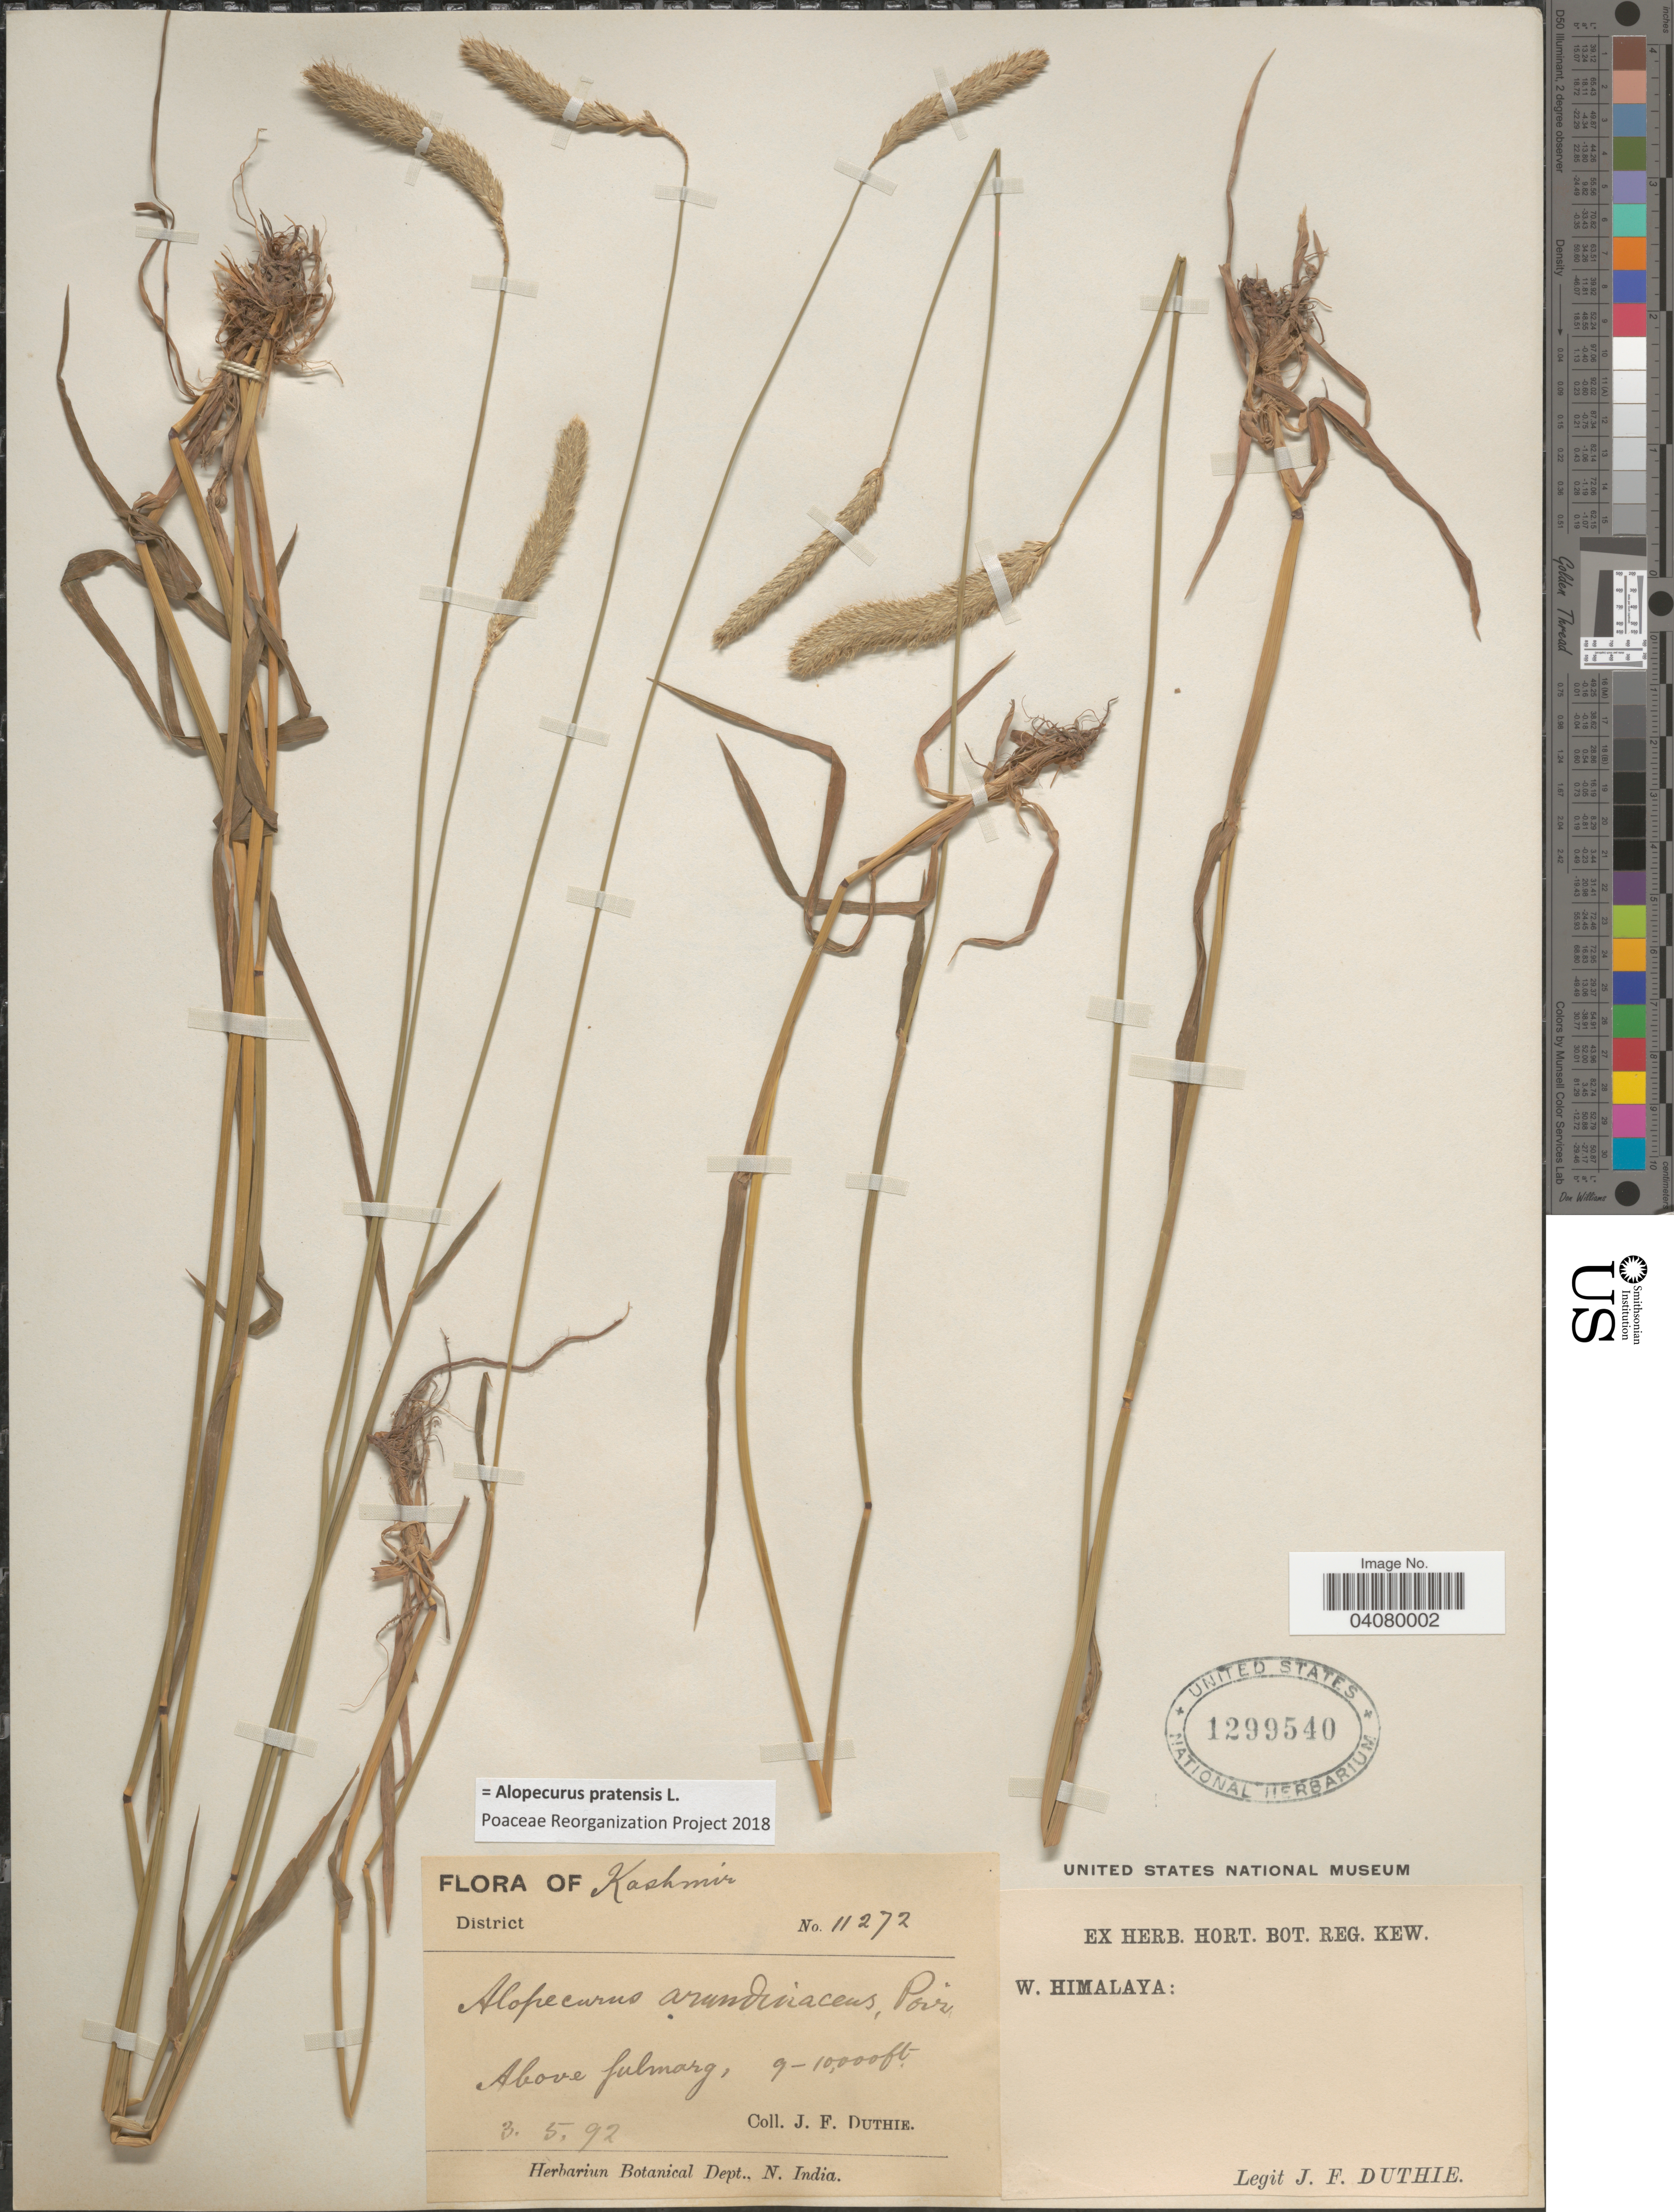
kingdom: Plantae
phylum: Tracheophyta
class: Liliopsida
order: Poales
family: Poaceae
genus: Alopecurus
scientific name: Alopecurus pratensis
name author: L.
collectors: J. F. Duthie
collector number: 11272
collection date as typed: Transcribed d/m/y: 3/5/92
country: India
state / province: Jammu and Kashmir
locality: Kashmir. Above Gulmarg. W. Himalaya.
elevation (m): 2743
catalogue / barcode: US 1299540